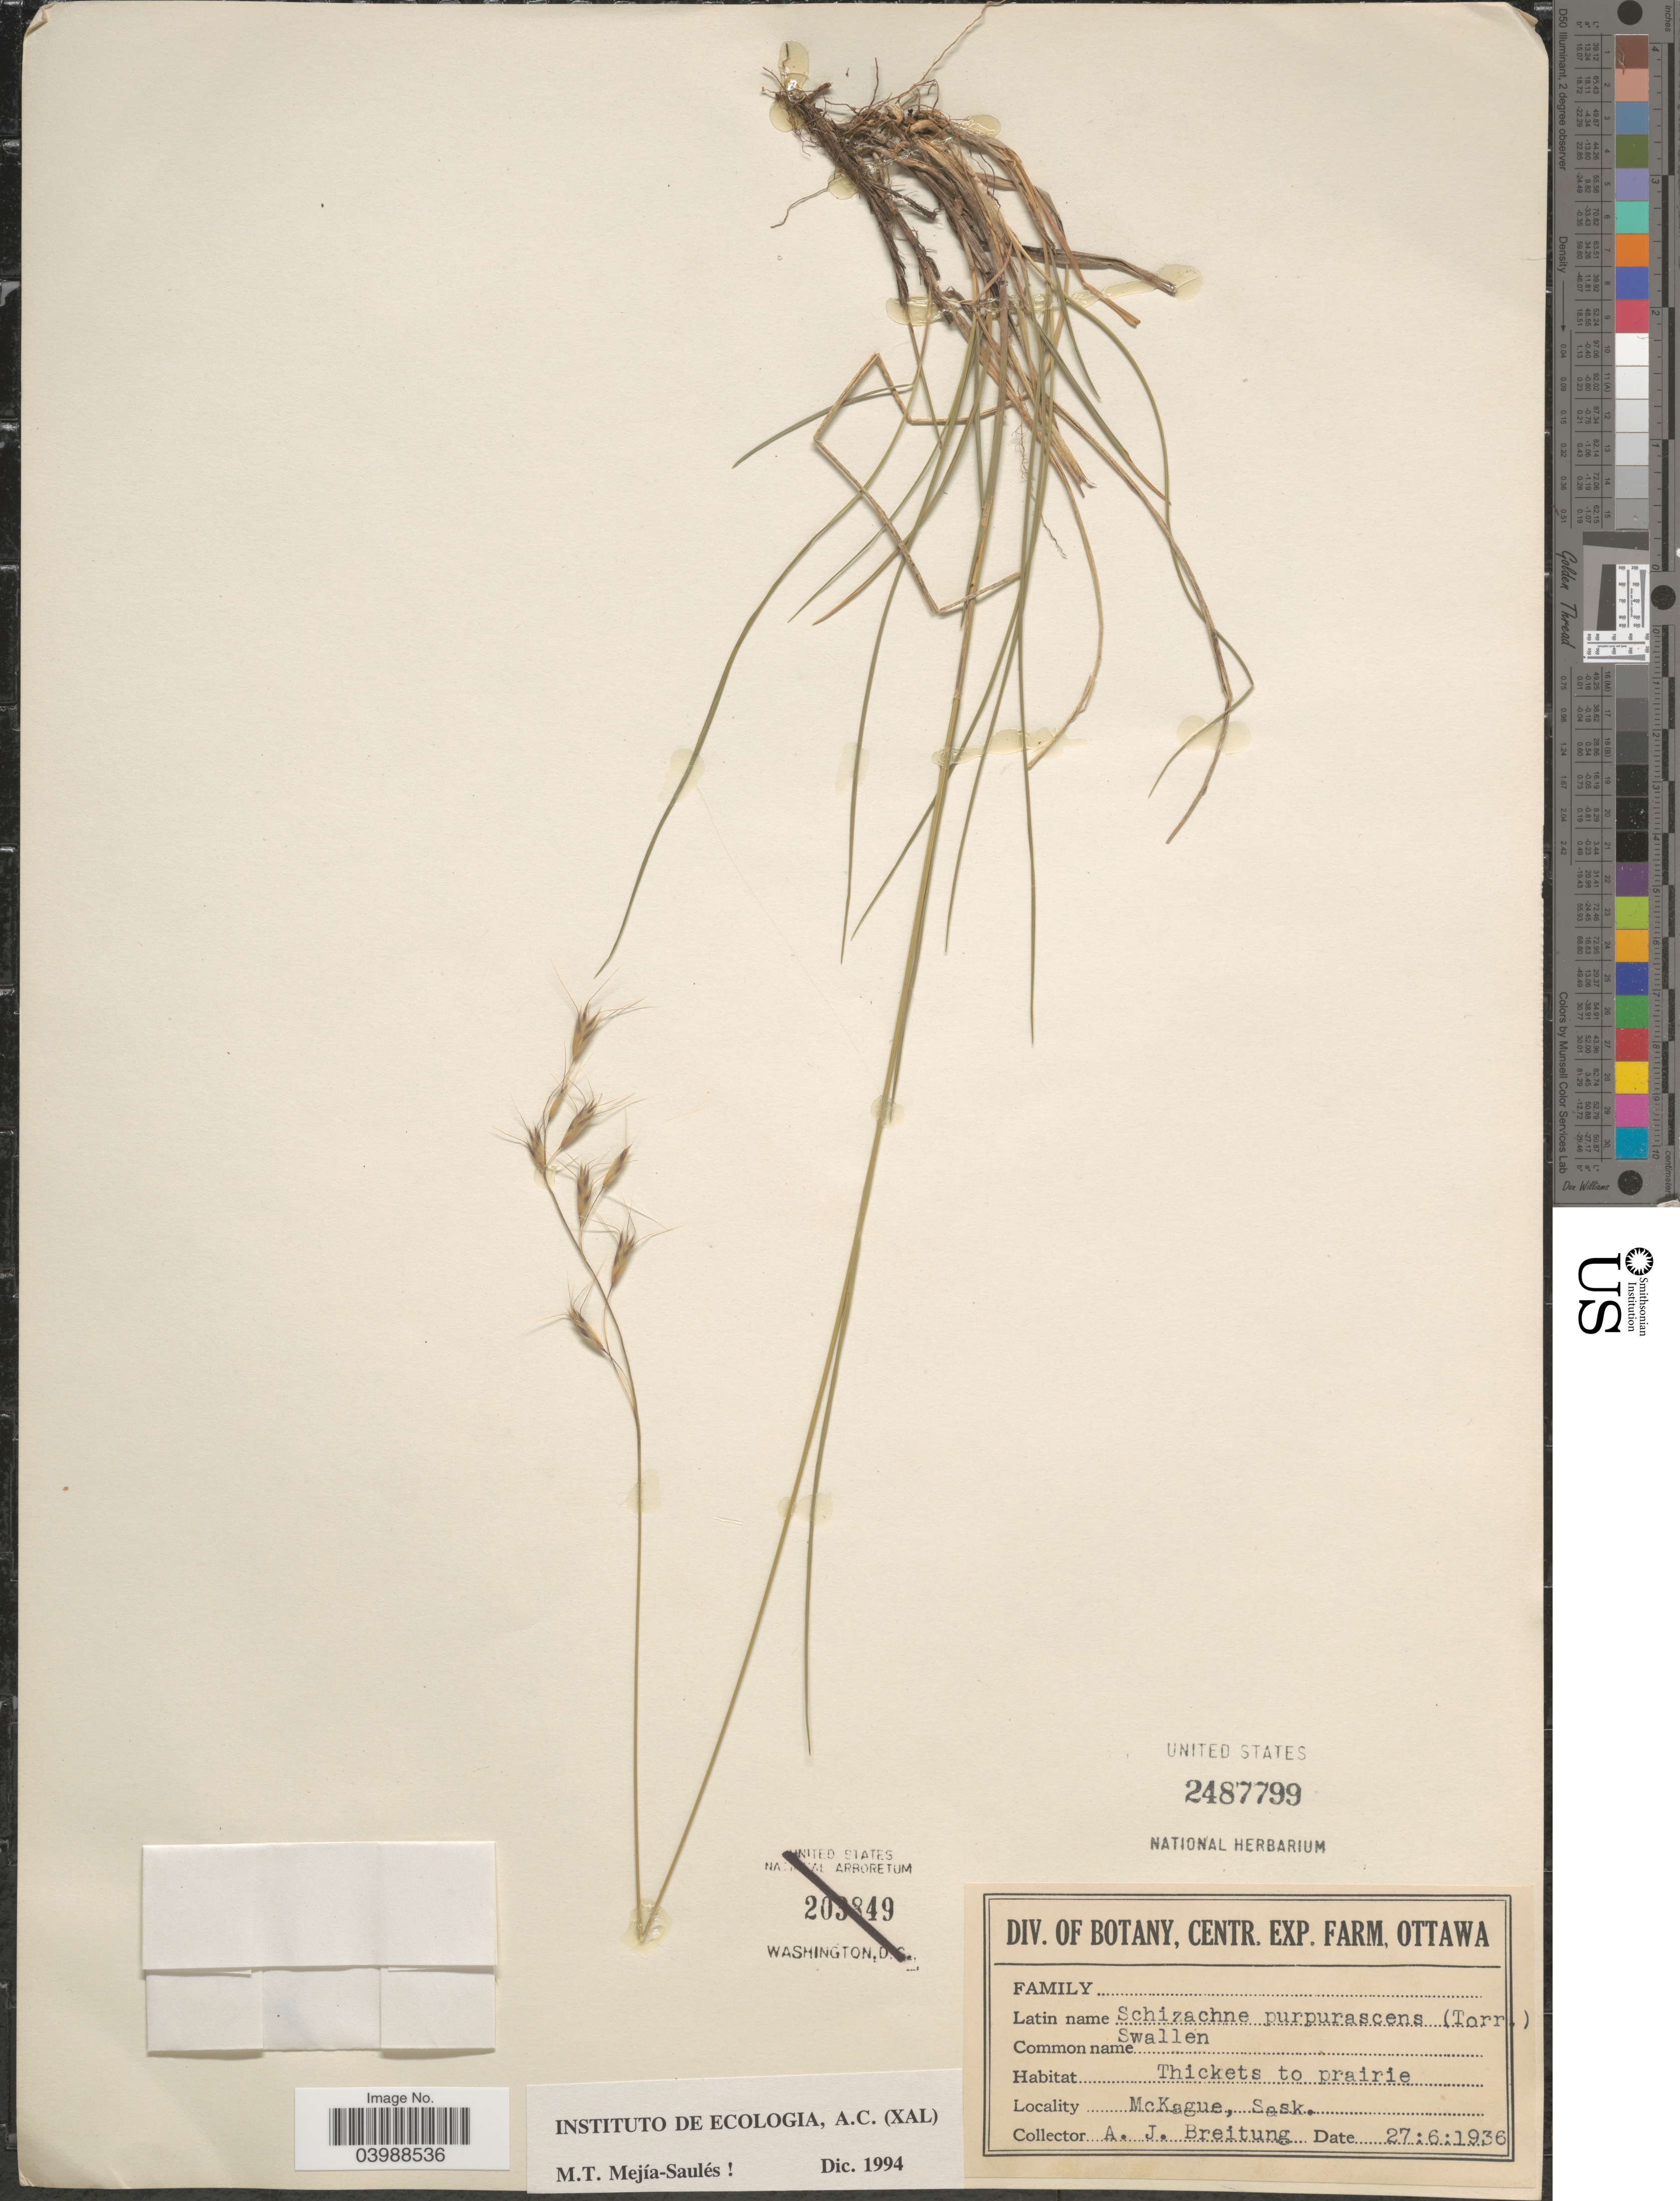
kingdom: Plantae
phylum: Tracheophyta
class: Liliopsida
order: Poales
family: Poaceae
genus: Schizachne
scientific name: Schizachne purpurascens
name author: (Torr.) Swallen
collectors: A. Breitung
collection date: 1936-06-27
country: Canada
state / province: Saskatchewan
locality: McKague.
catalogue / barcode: US 2487799